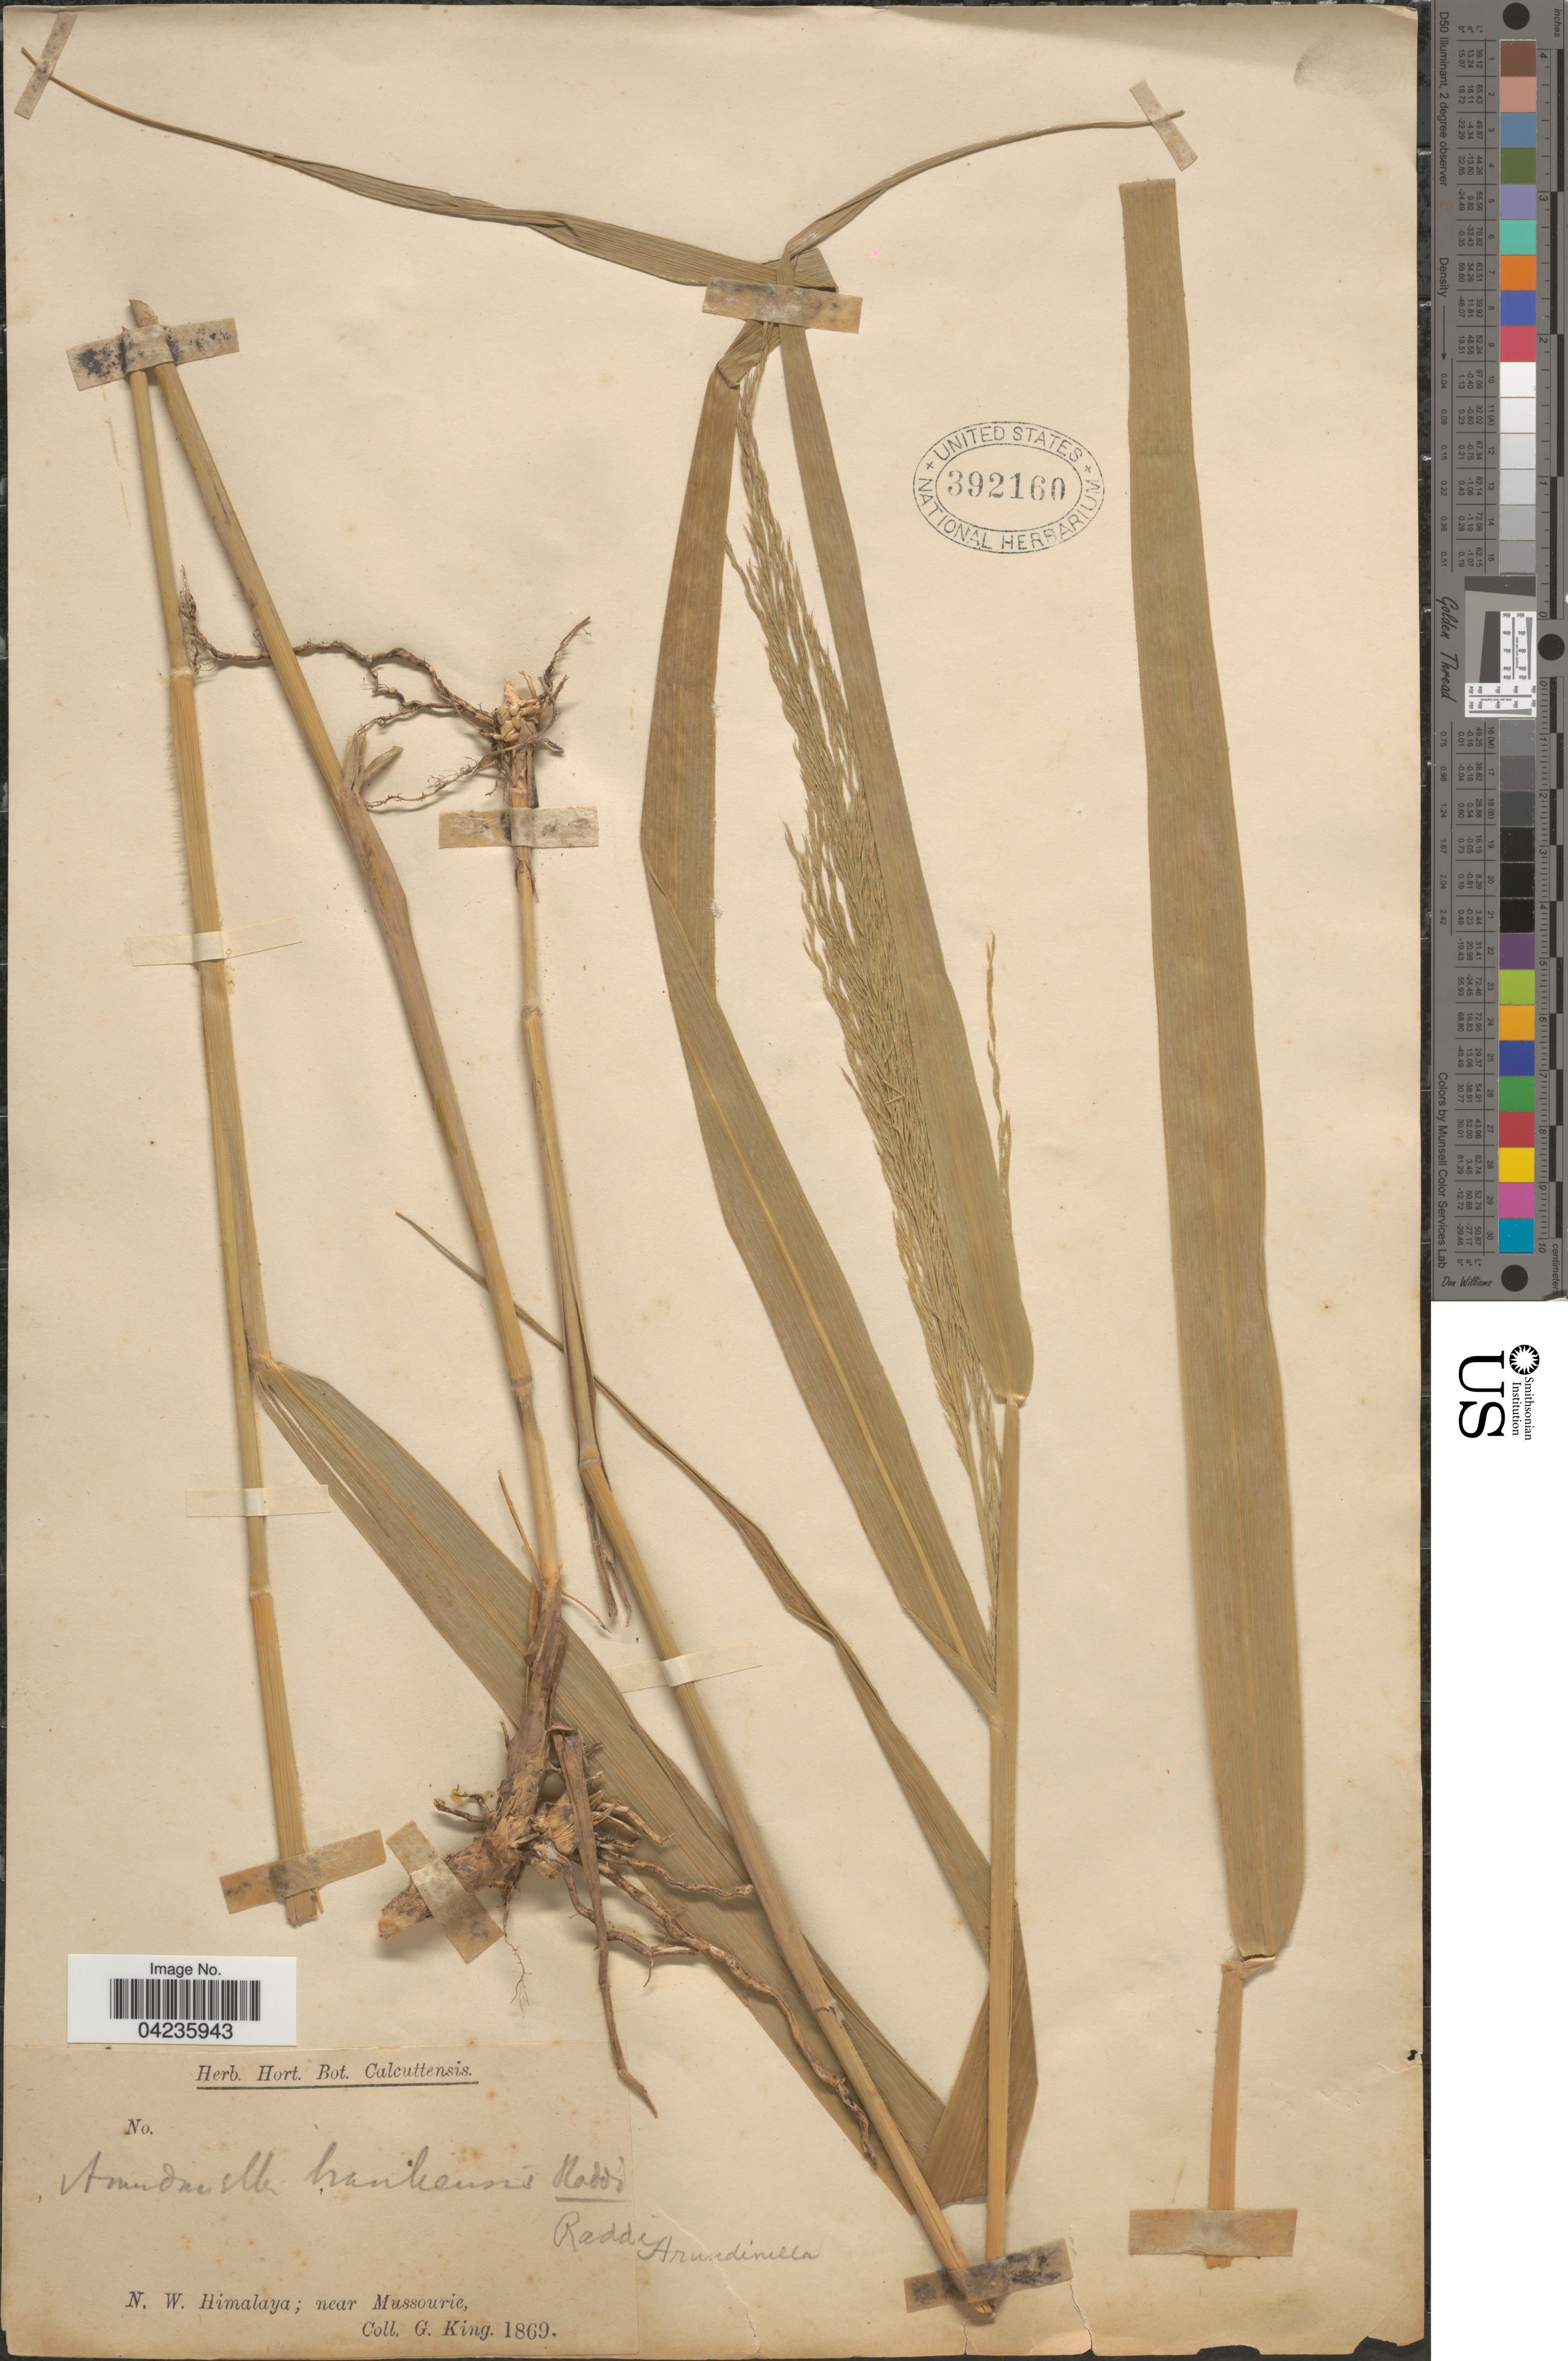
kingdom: Plantae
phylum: Tracheophyta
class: Liliopsida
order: Poales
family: Poaceae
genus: Arundinella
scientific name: Arundinella nepalensis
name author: Trin.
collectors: G. King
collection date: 1869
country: India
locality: N. W. Himalaya; near Mussourie.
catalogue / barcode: US 392160